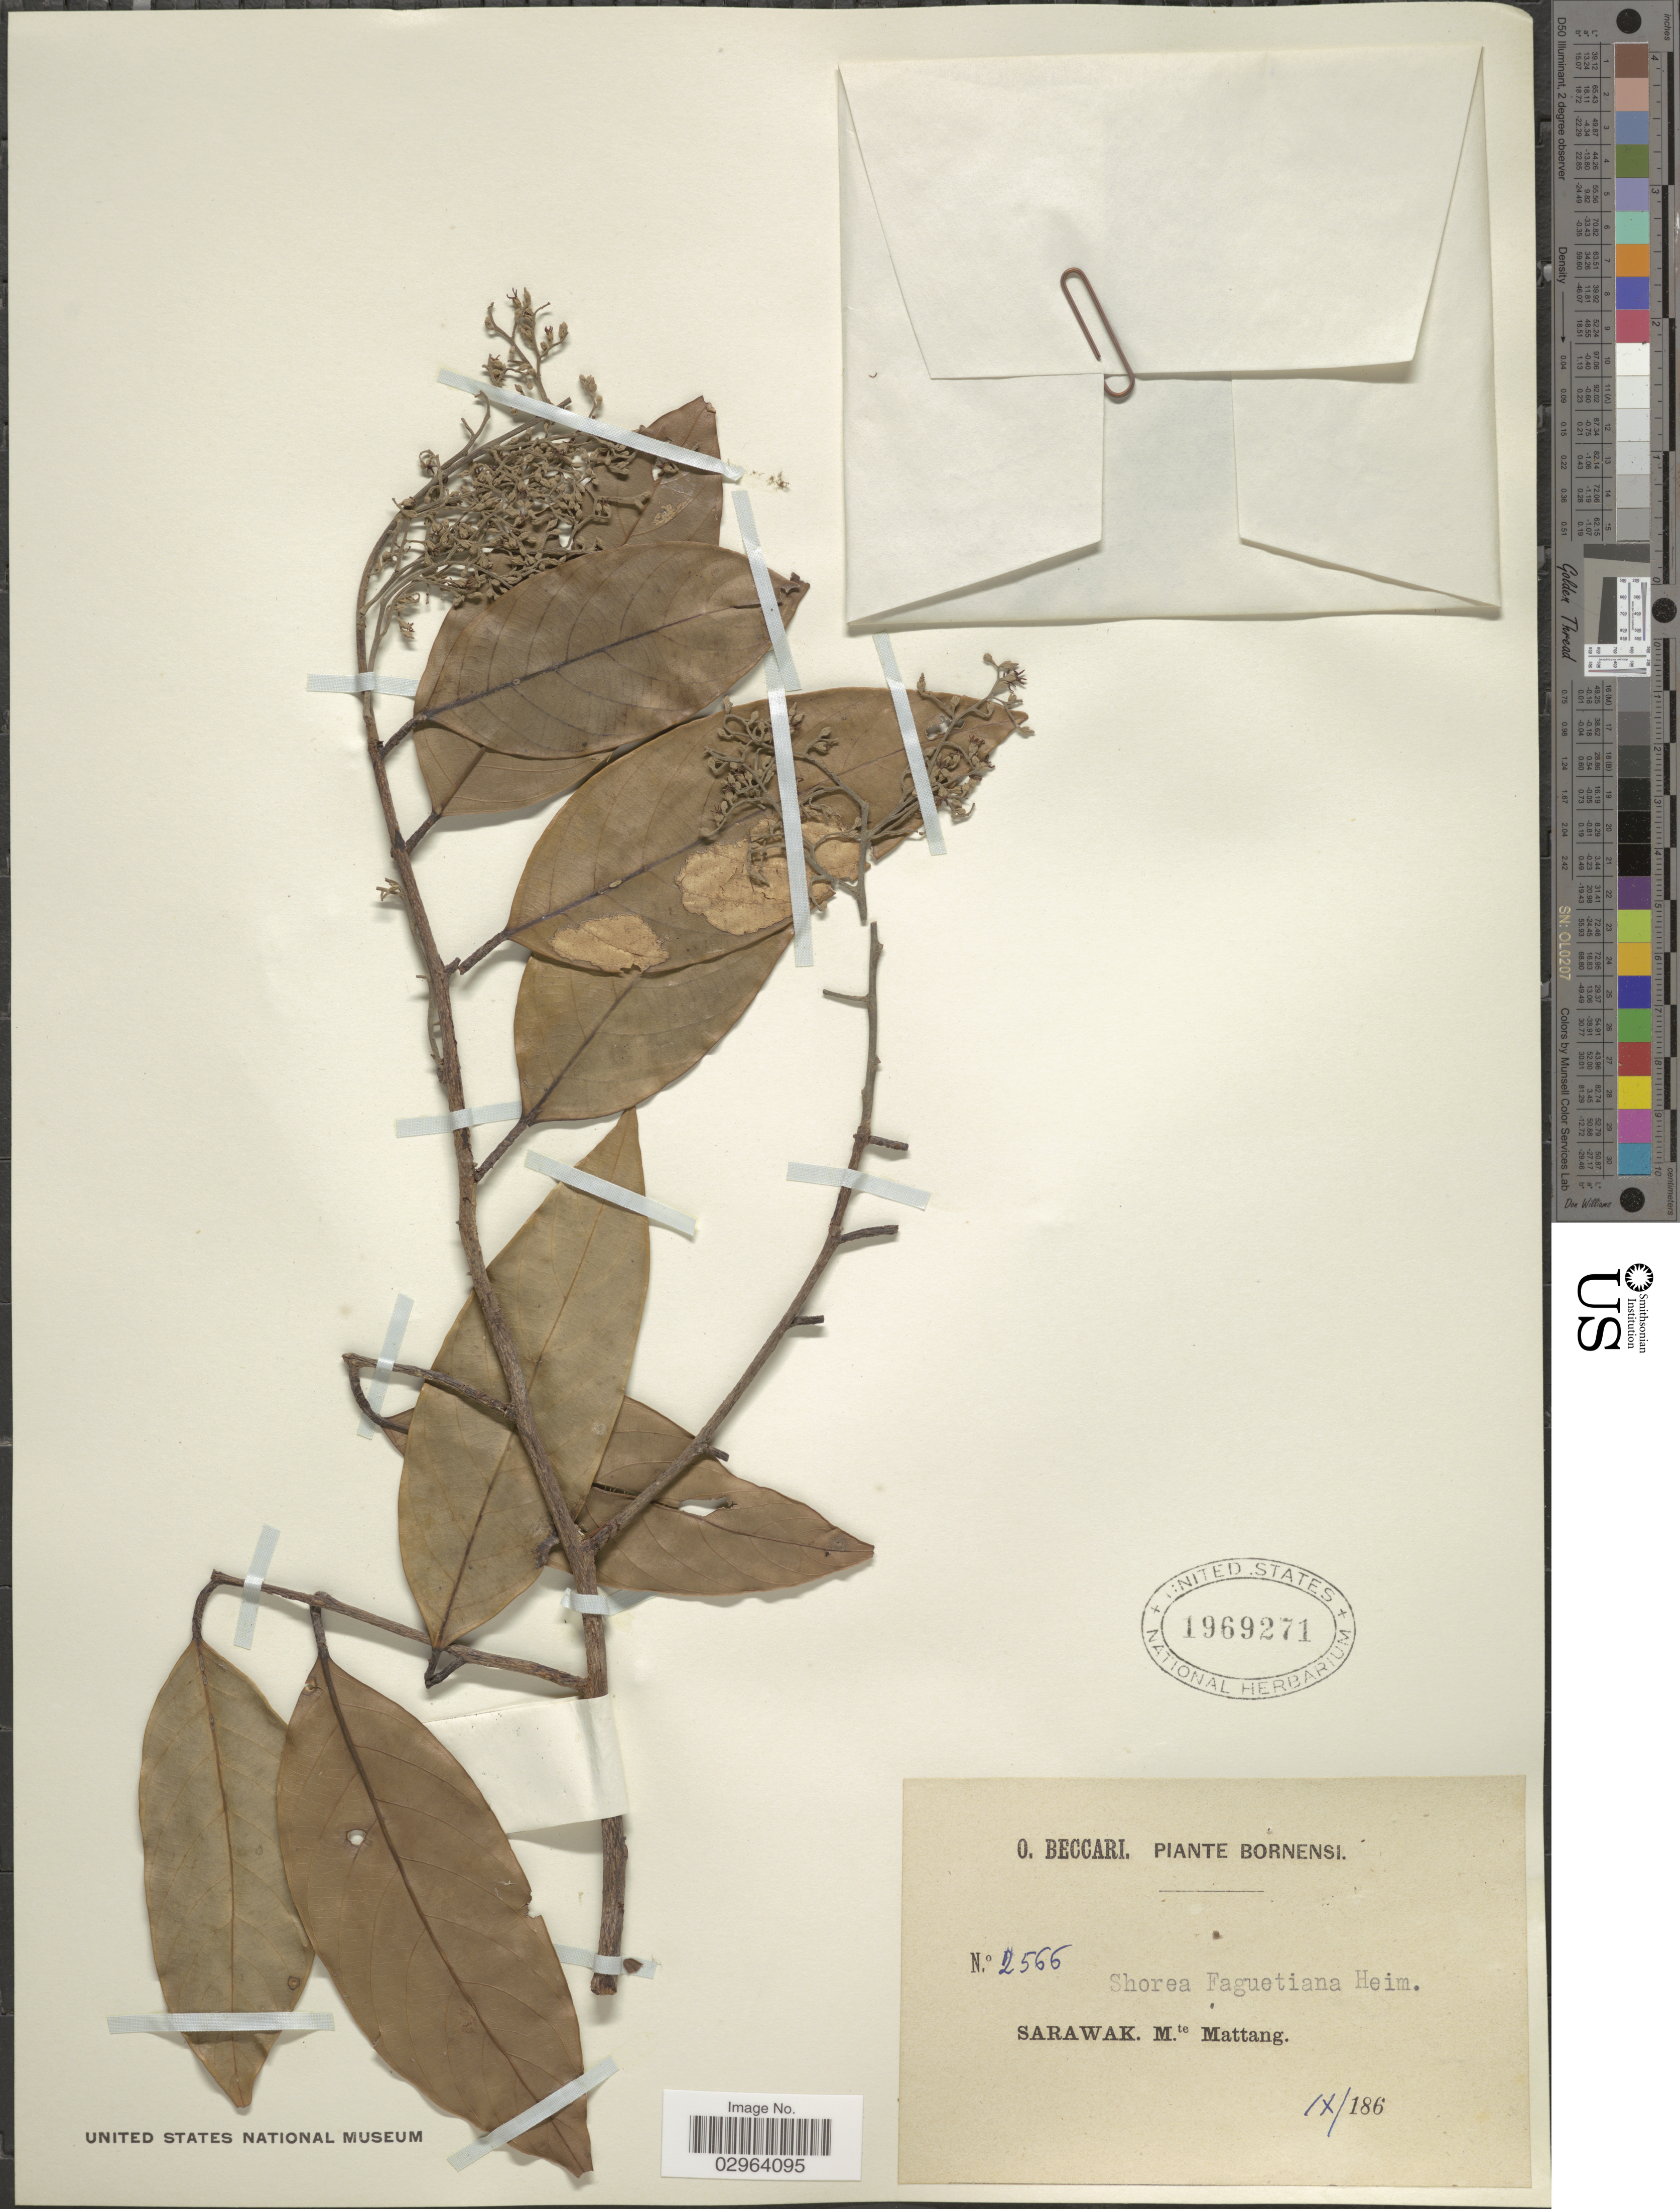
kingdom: Plantae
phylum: Tracheophyta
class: Magnoliopsida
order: Malvales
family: Dipterocarpaceae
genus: Richetia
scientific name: Richetia faguetiana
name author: (F. Heim) P.S. Ashton & J. Heck.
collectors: O. Beccari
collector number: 2566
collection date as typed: IX/186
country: Malaysia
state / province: Sarawak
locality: Bornensi. M.te Mattang.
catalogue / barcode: US 1969271